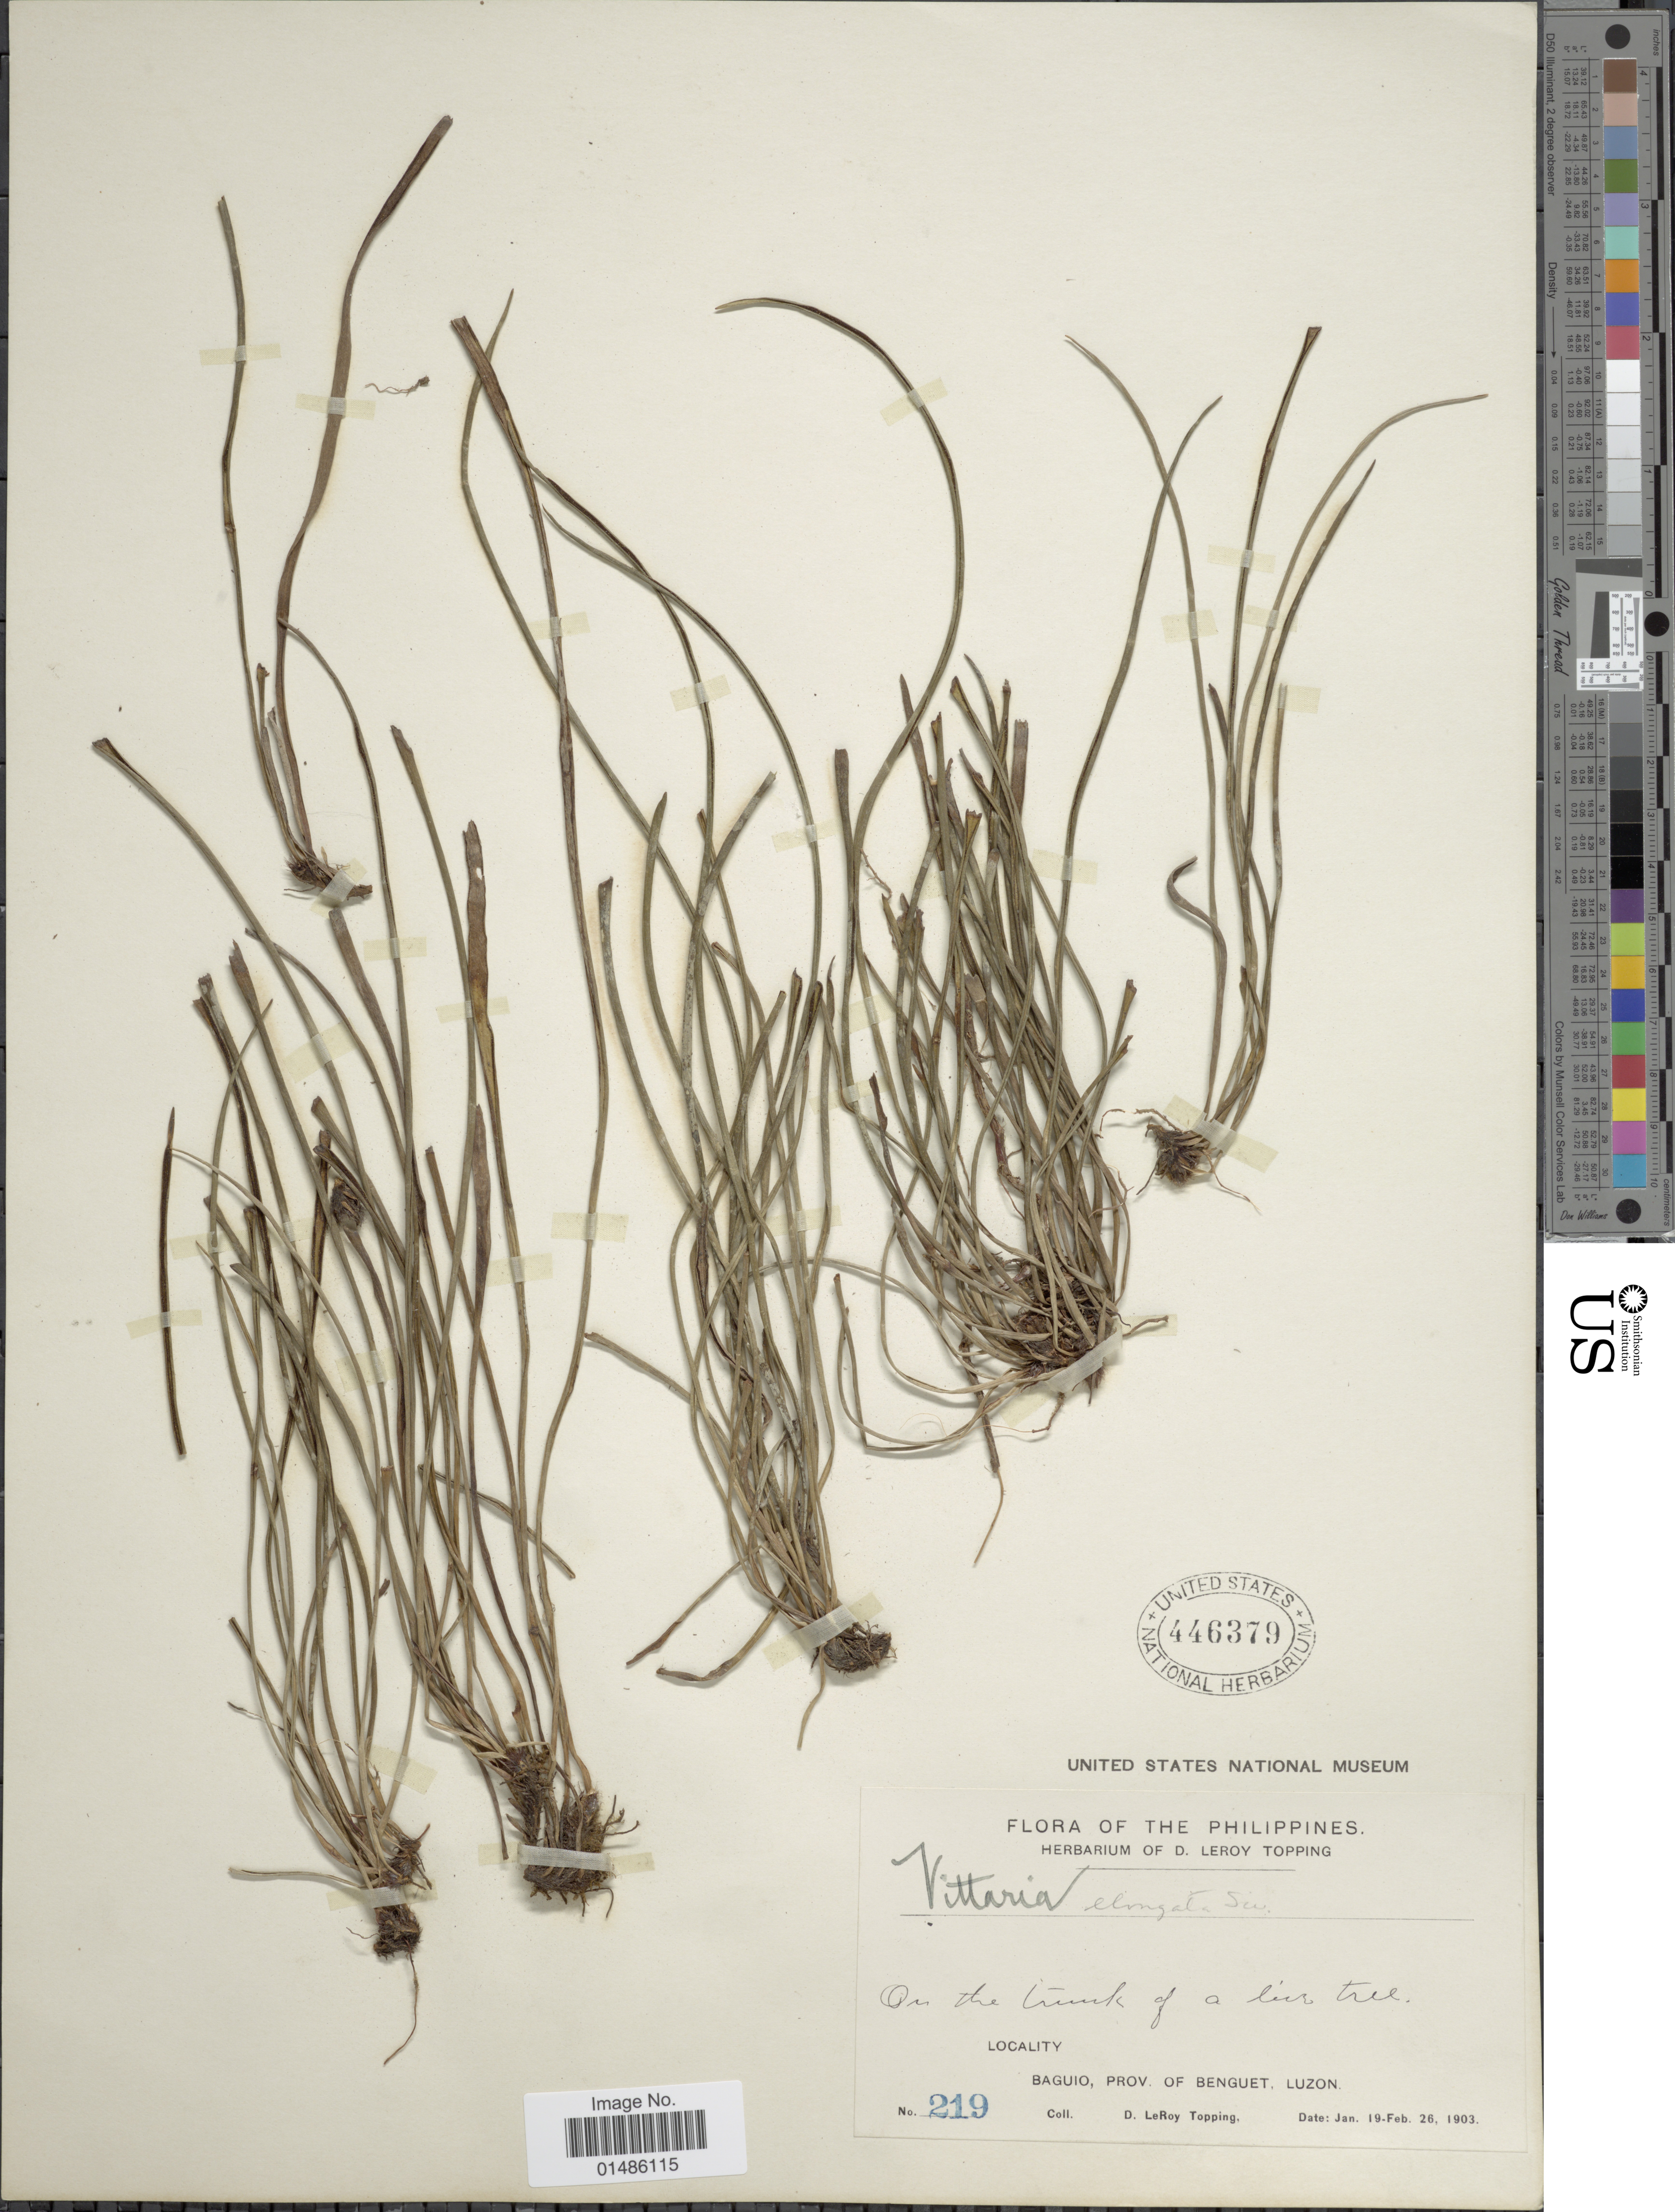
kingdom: Plantae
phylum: Tracheophyta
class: Polypodiopsida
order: Polypodiales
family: Pteridaceae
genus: Haplopteris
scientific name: Haplopteris elongata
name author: (Sw.) Crane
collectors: D. L. Topping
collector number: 219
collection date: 1903-01-19/1903-02-26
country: Philippines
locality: Baguio, Prov. of Benguet, Luzon.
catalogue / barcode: US 446379